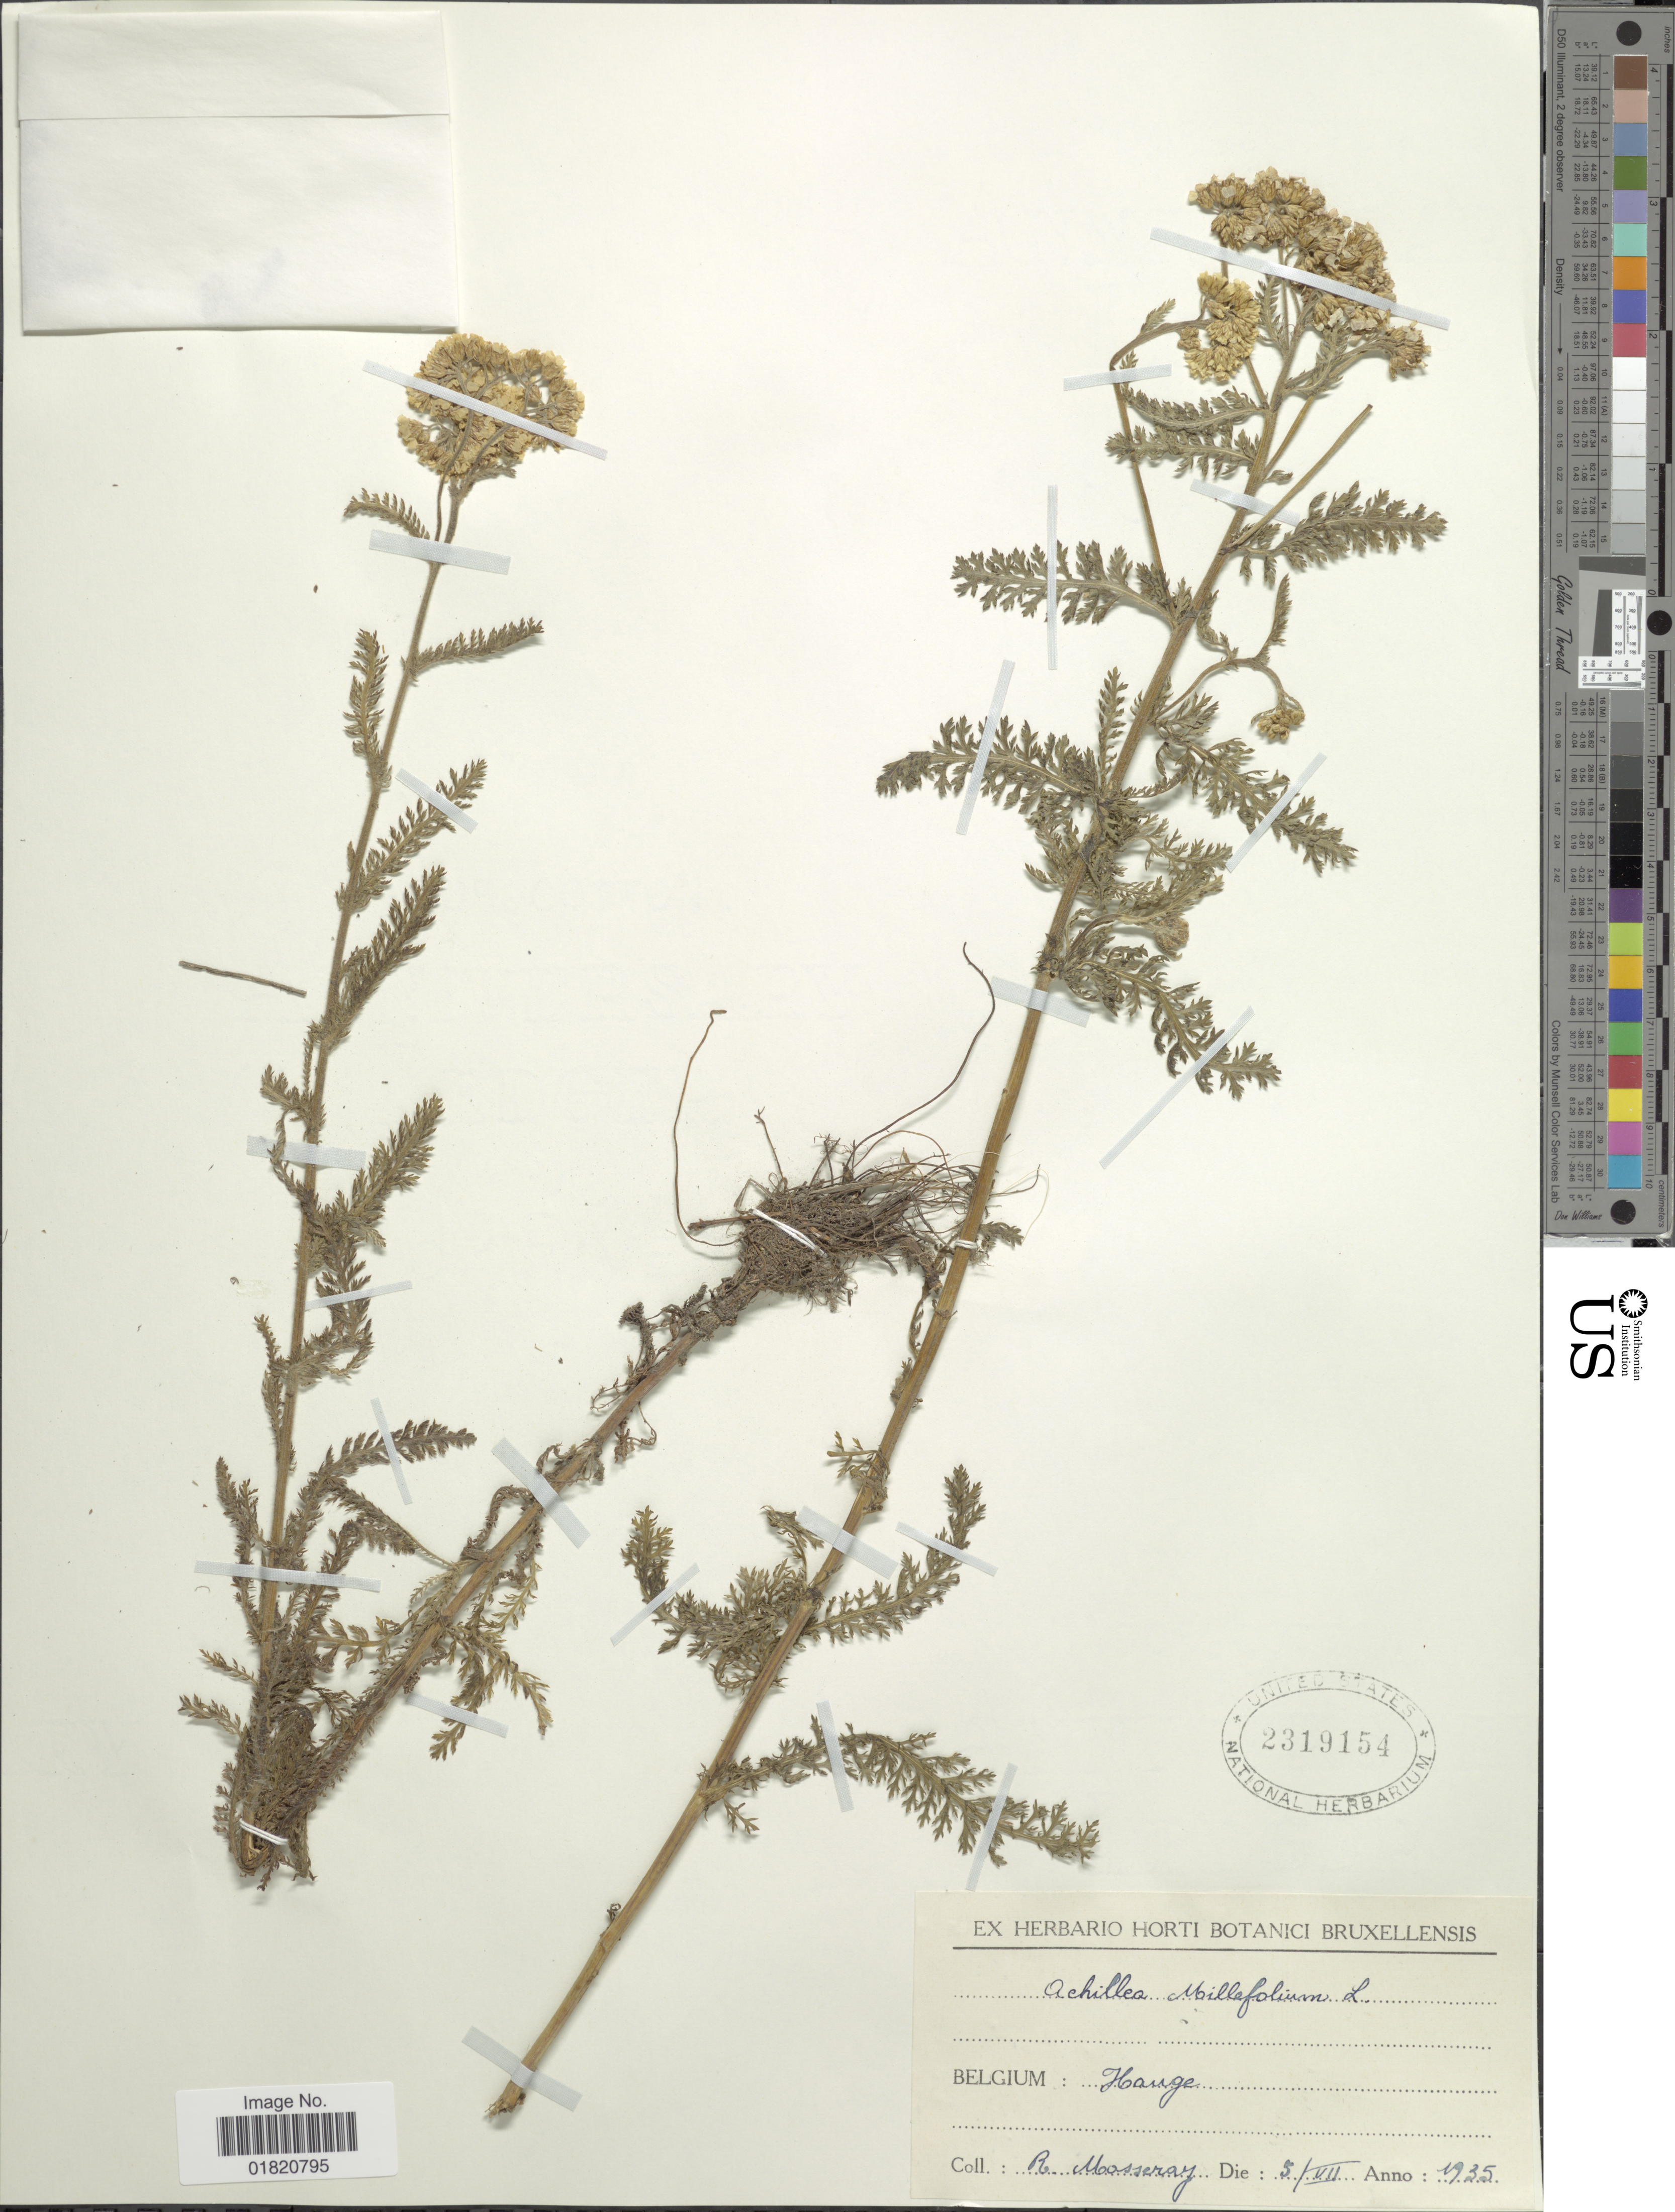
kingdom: Plantae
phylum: Tracheophyta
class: Magnoliopsida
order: Asterales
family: Asteraceae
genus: Achillea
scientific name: Achillea millefolium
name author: L.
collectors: R. Mosseray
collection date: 1935-07-05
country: Belgium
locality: Hauge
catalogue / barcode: US 2319154